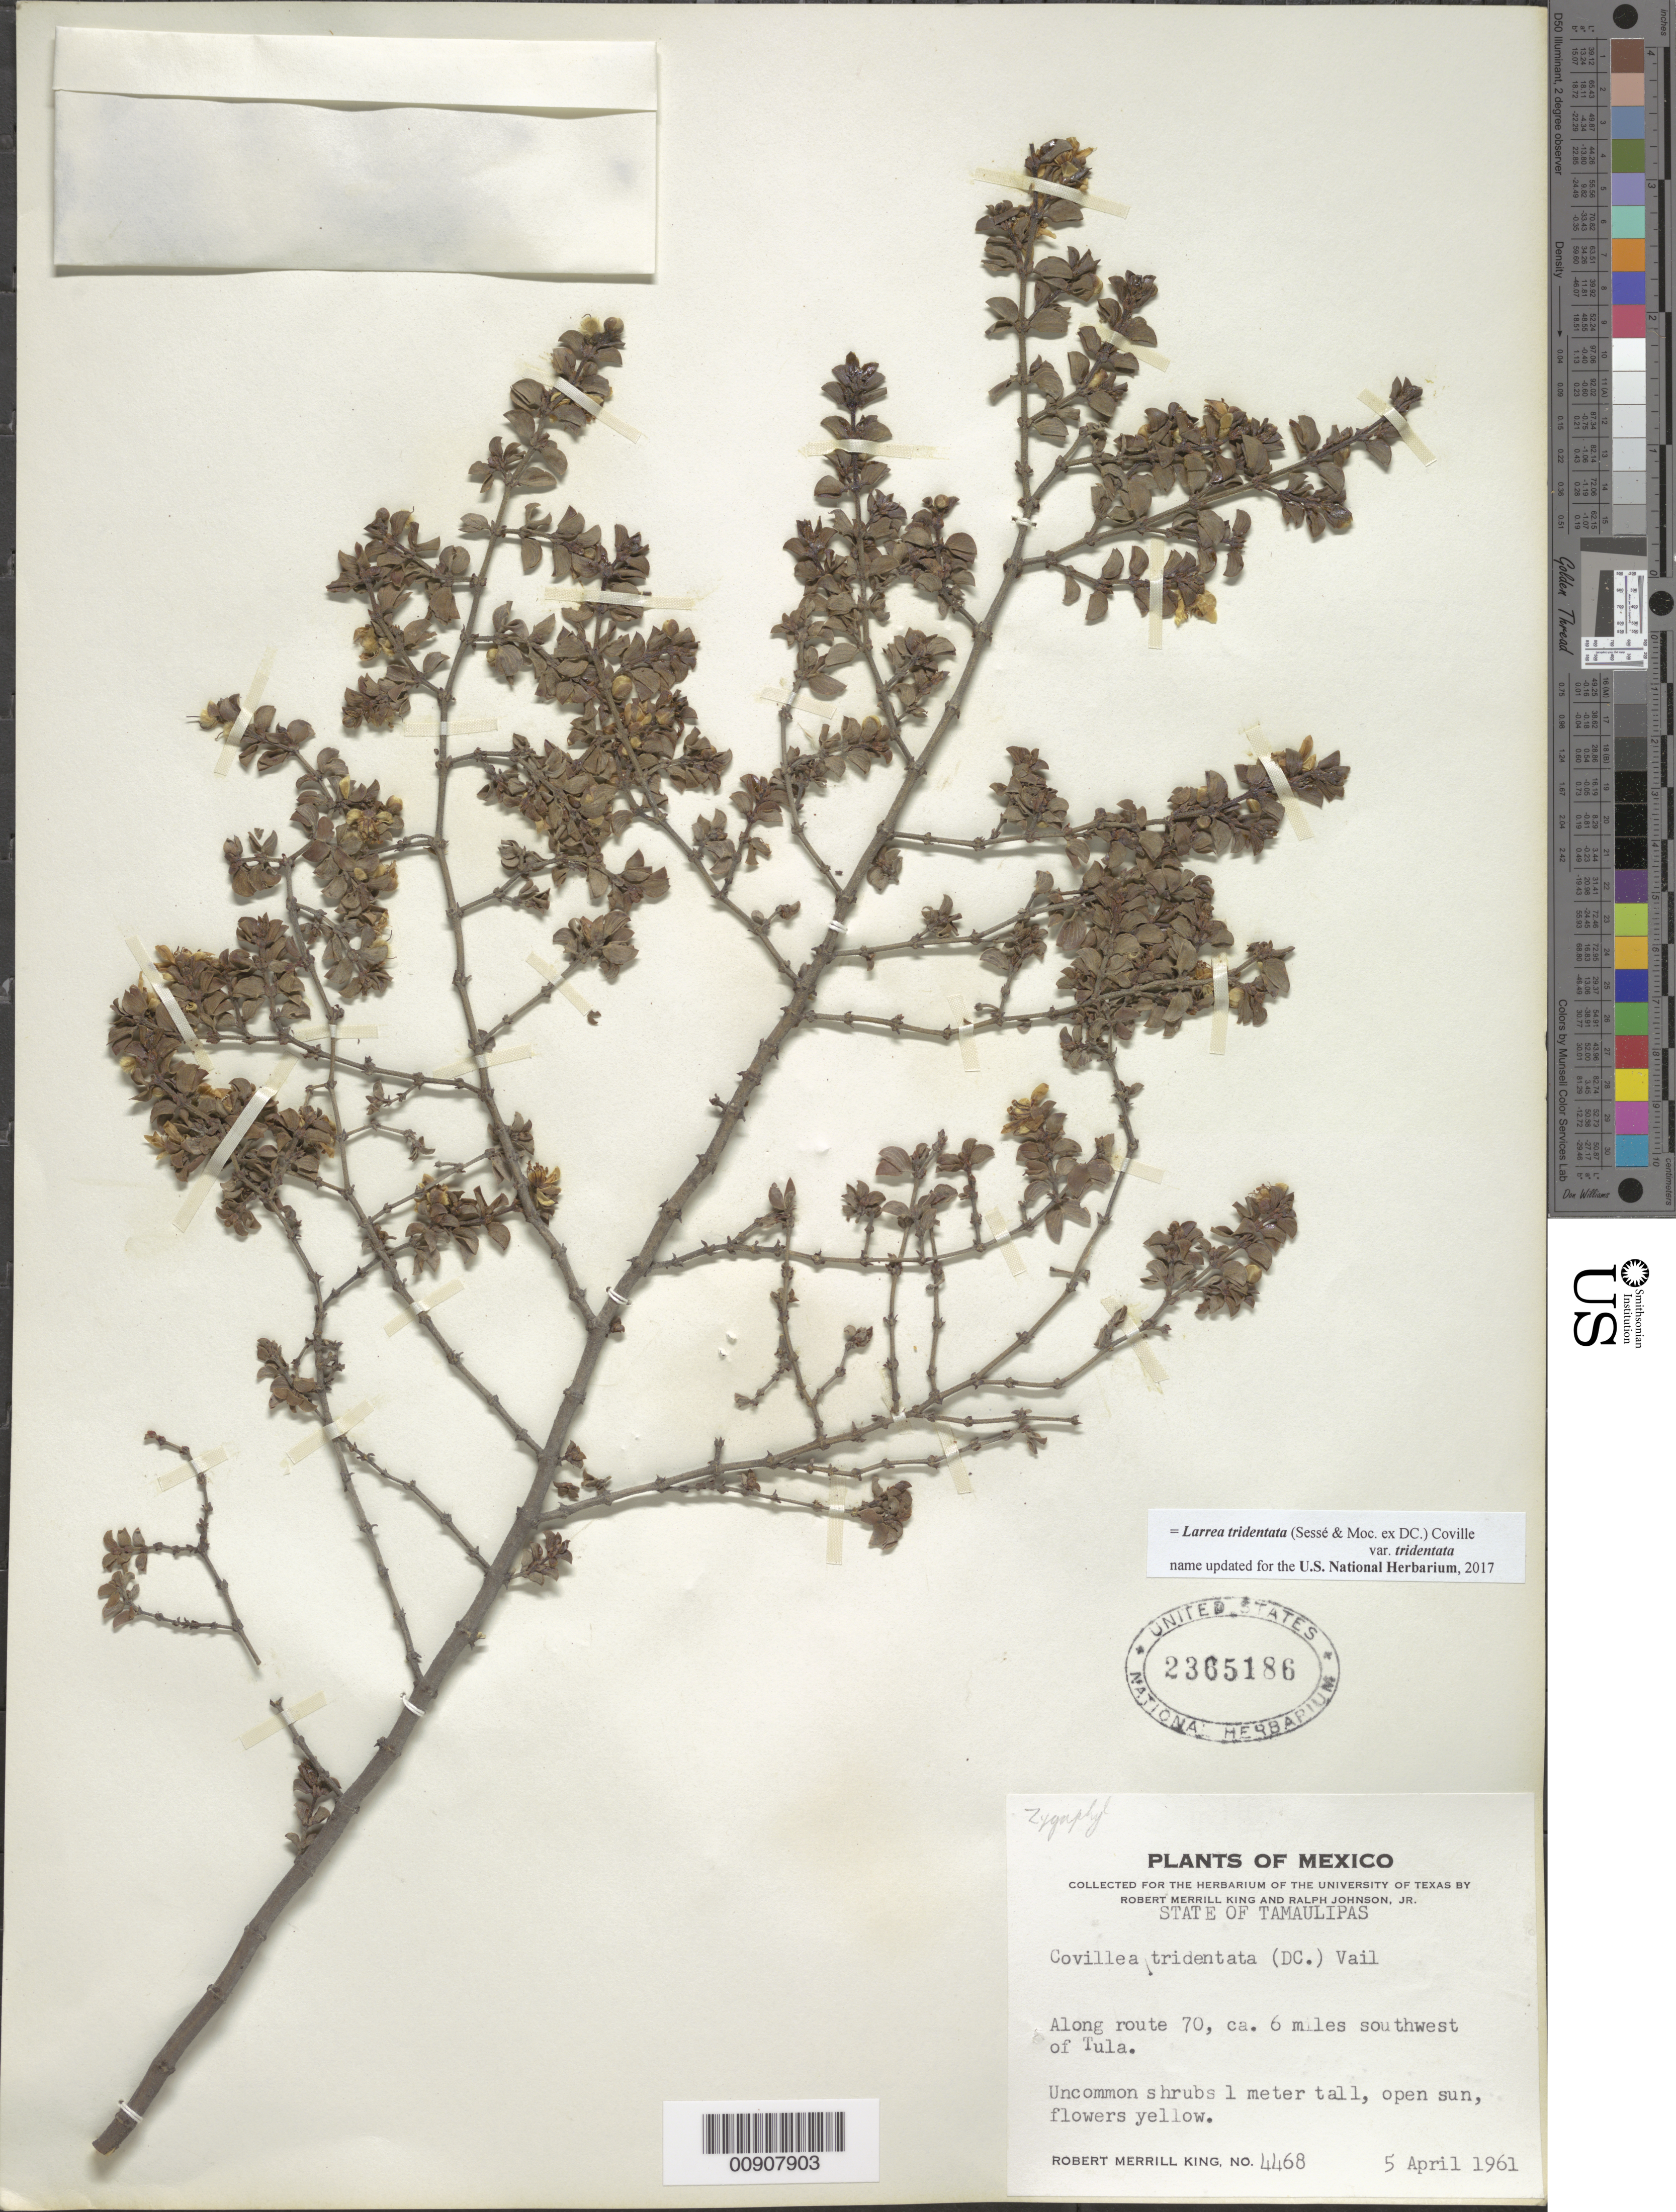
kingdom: Plantae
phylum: Tracheophyta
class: Magnoliopsida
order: Zygophyllales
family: Zygophyllaceae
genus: Larrea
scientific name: Larrea tridentata var. tridentata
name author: (Sessé & Moc. ex DC.) Coville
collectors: R. M. King & R. Johnson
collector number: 4468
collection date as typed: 05 Apr 1961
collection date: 1961-04-05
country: Mexico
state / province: Tamaulipas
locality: State of Tamaulipas: Along route 70, ca. 6 miles southwest of Tula.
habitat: Open sun.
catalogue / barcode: US 2365186